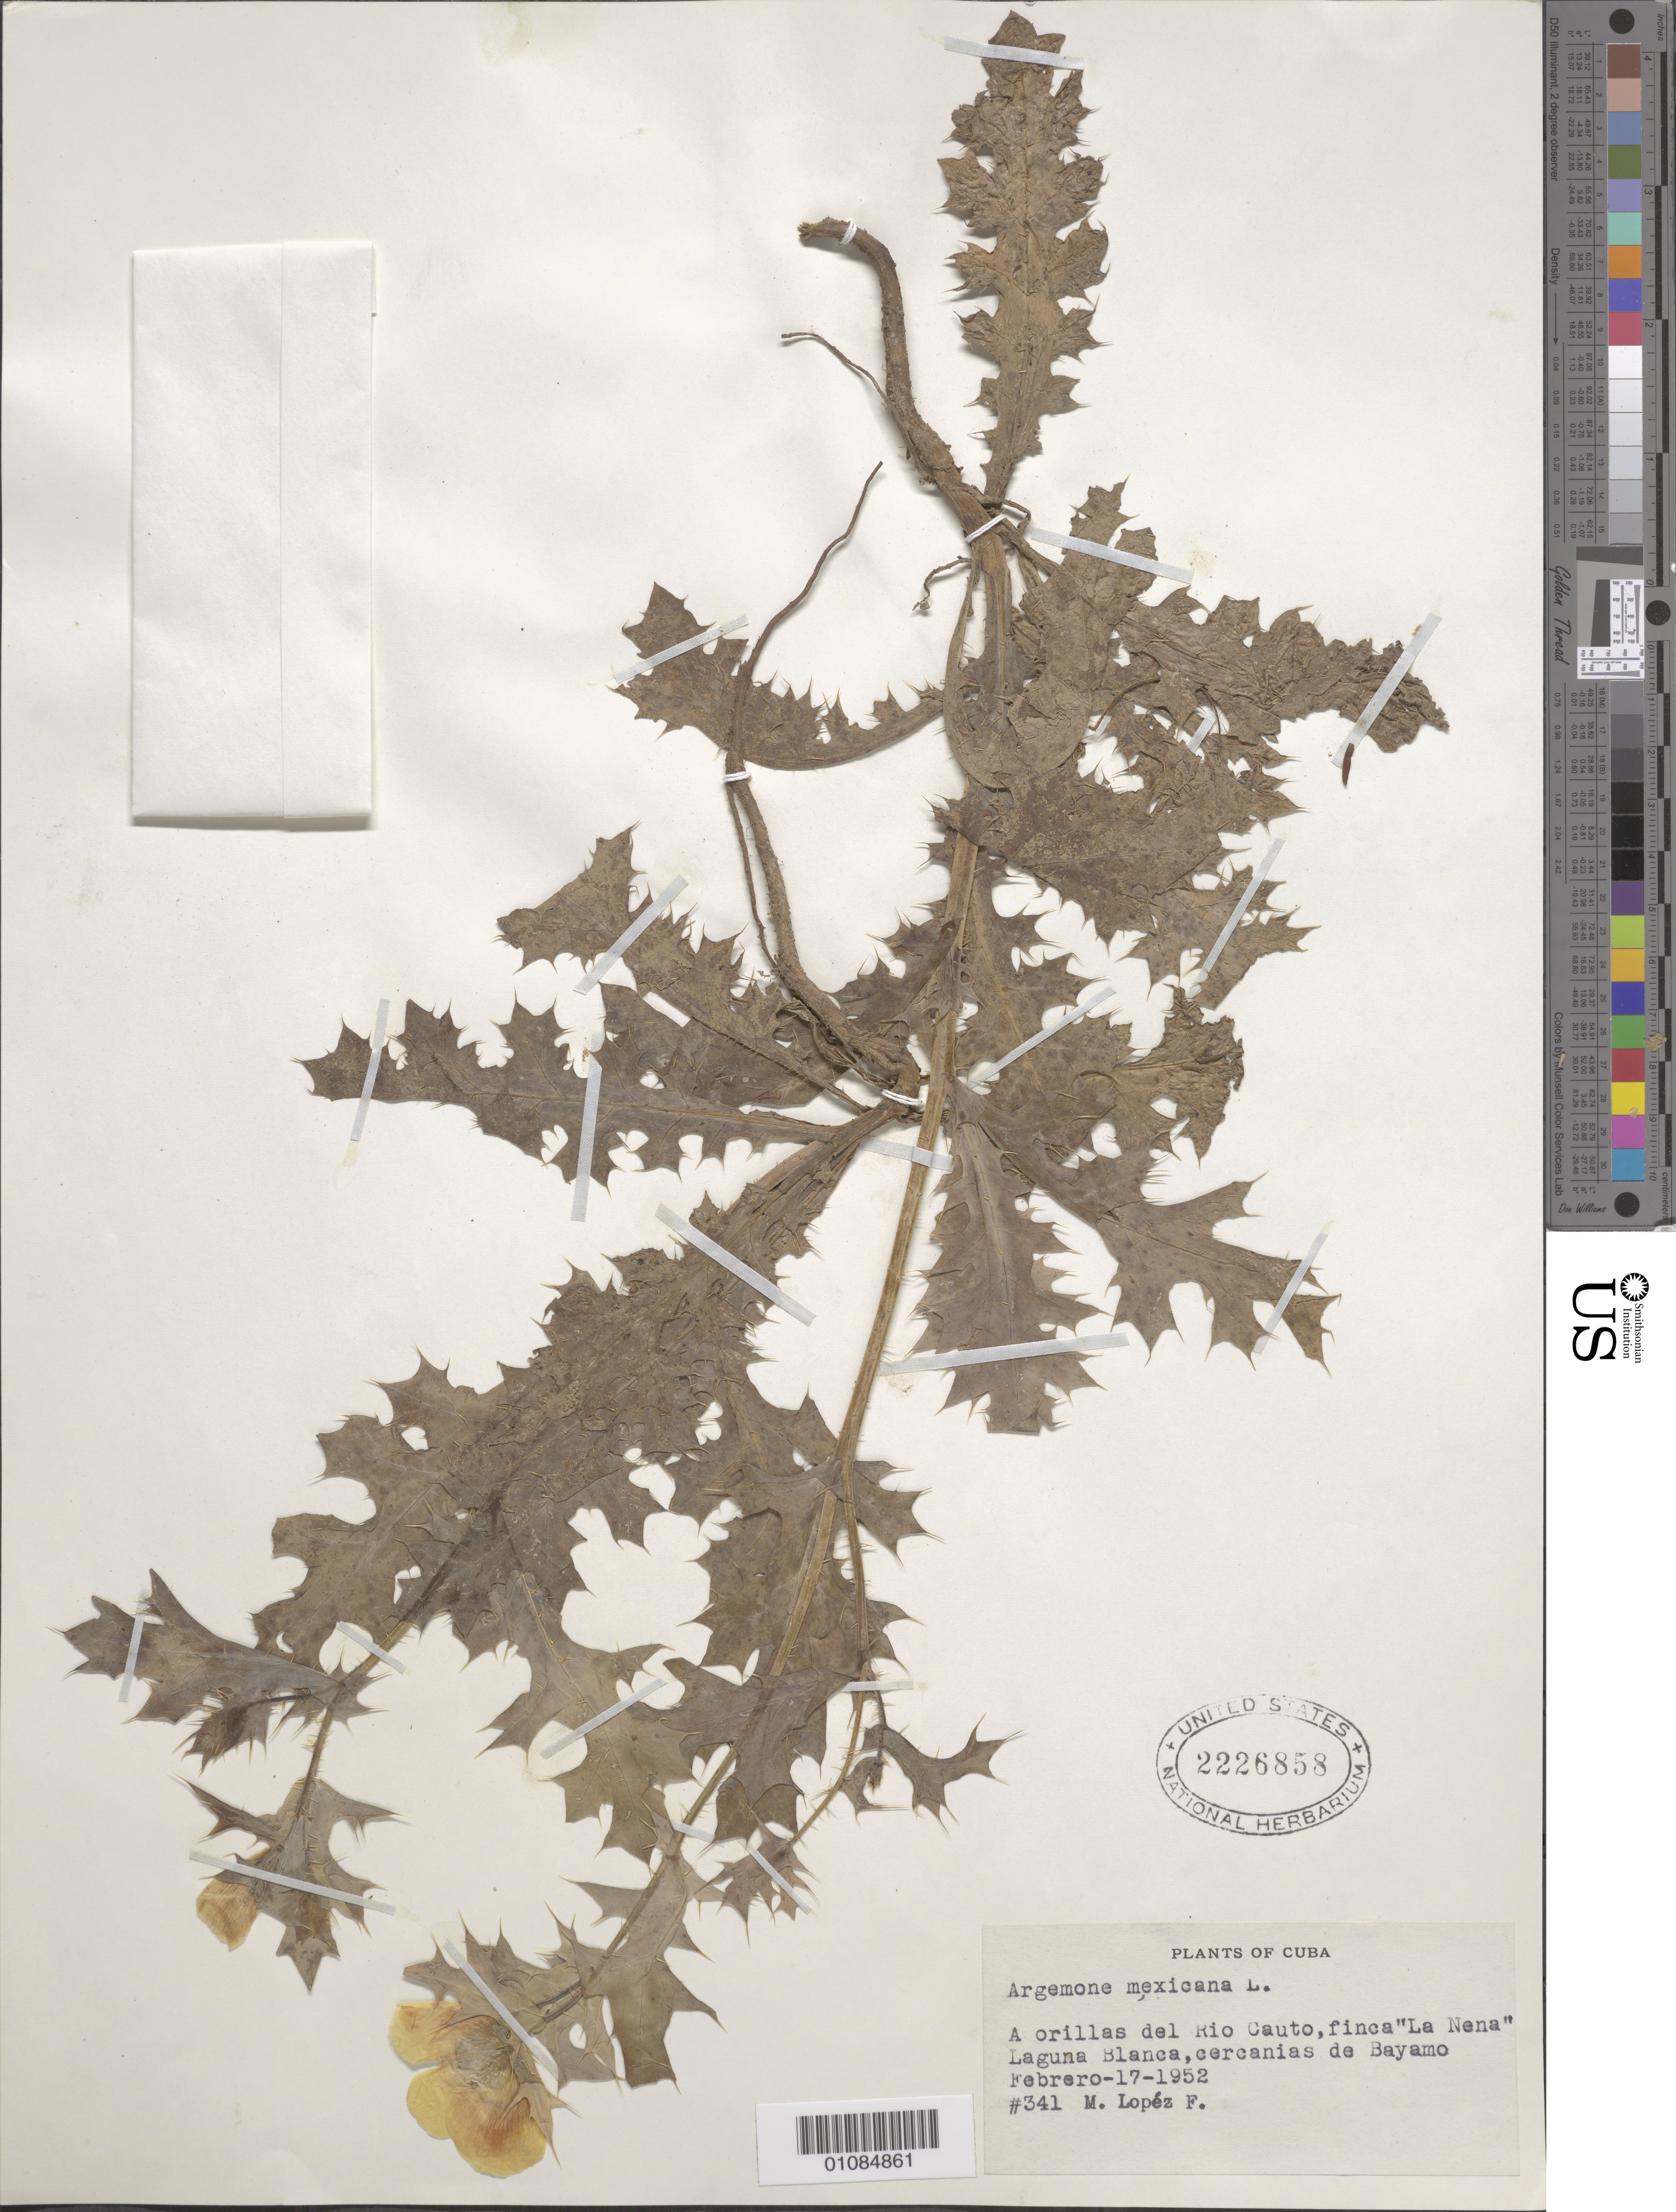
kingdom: Plantae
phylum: Tracheophyta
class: Magnoliopsida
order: Ranunculales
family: Papaveraceae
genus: Argemone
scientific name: Argemone mexicana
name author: L.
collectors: M. López Figueiras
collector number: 341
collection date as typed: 17 Feb 1952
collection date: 1952-02-17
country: Cuba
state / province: Granma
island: Cuba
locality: A orillas del Rio Cauto, finca "La Nena" Laguna Blanca, cercanias de Bayamo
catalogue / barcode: US 2226858